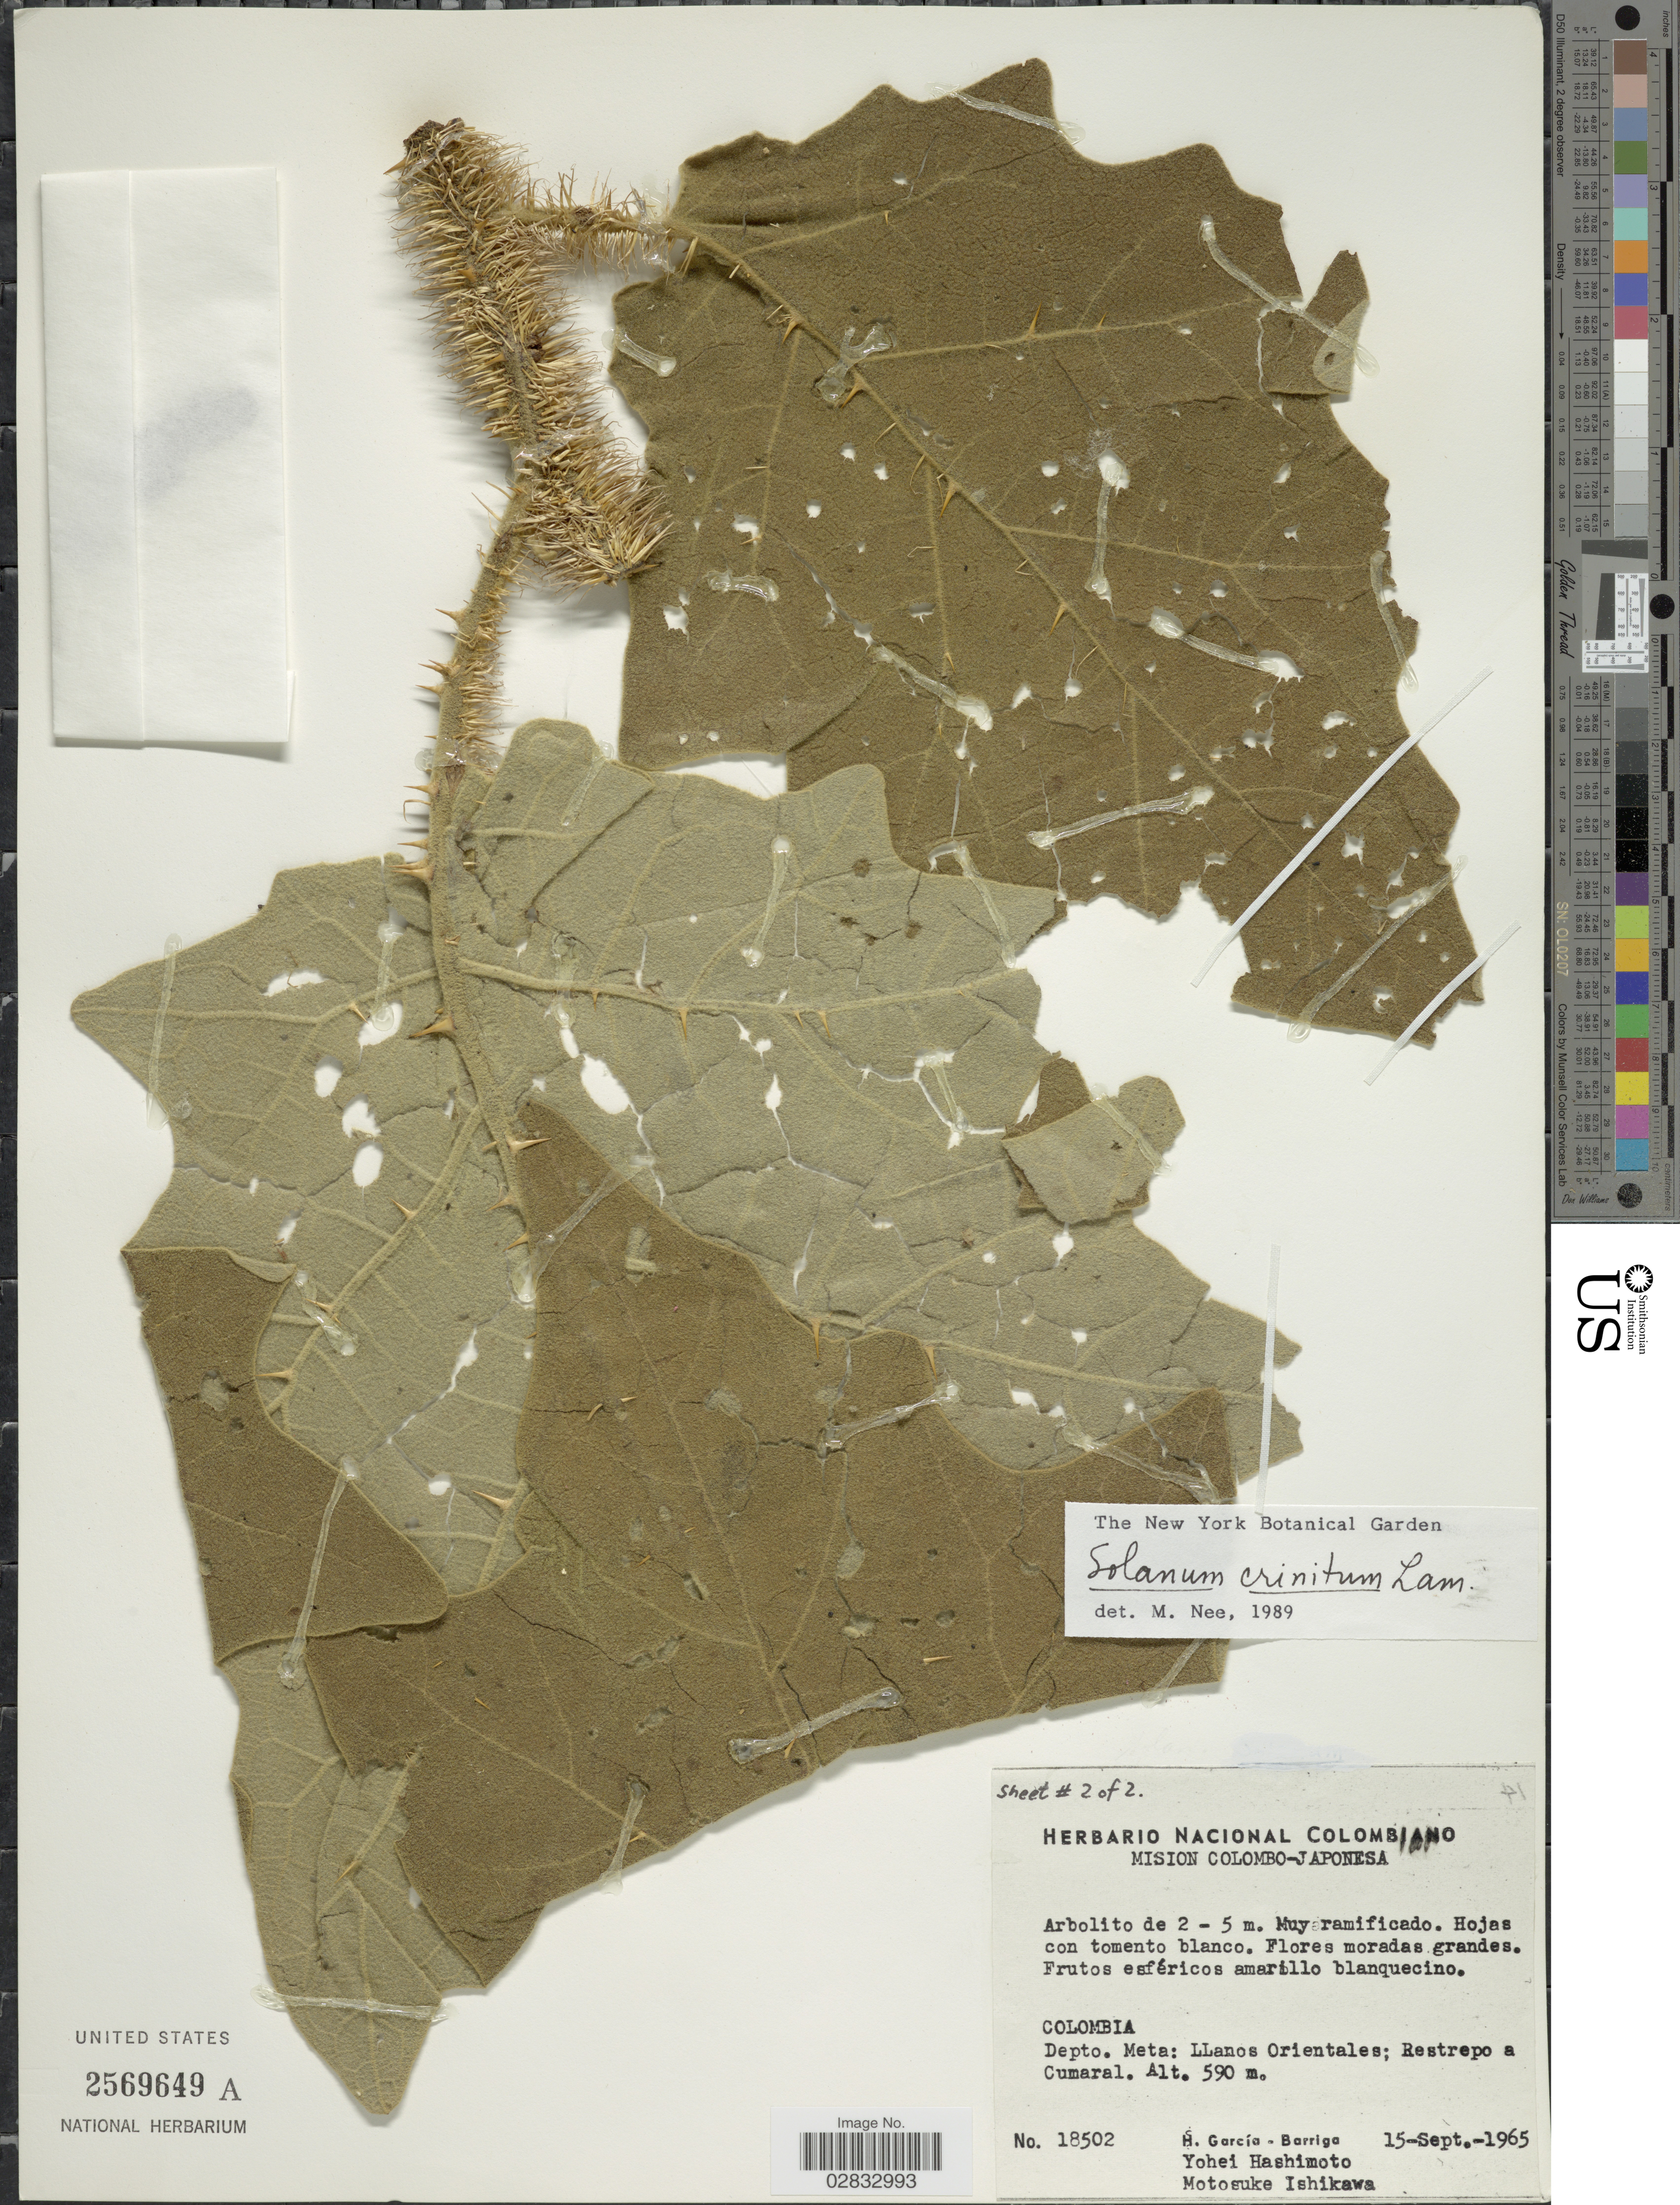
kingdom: Plantae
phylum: Tracheophyta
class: Magnoliopsida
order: Solanales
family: Solanaceae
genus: Solanum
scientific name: Solanum crinitum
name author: Lam.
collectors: H. García Barriga, Y. Hashimoto & M. Ishikawa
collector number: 18502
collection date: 1965-09-15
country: Colombia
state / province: Meta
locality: Depto. Meta: Llanos Orientales; Restrepo a Cumaral.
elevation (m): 590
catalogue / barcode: US 2569649A